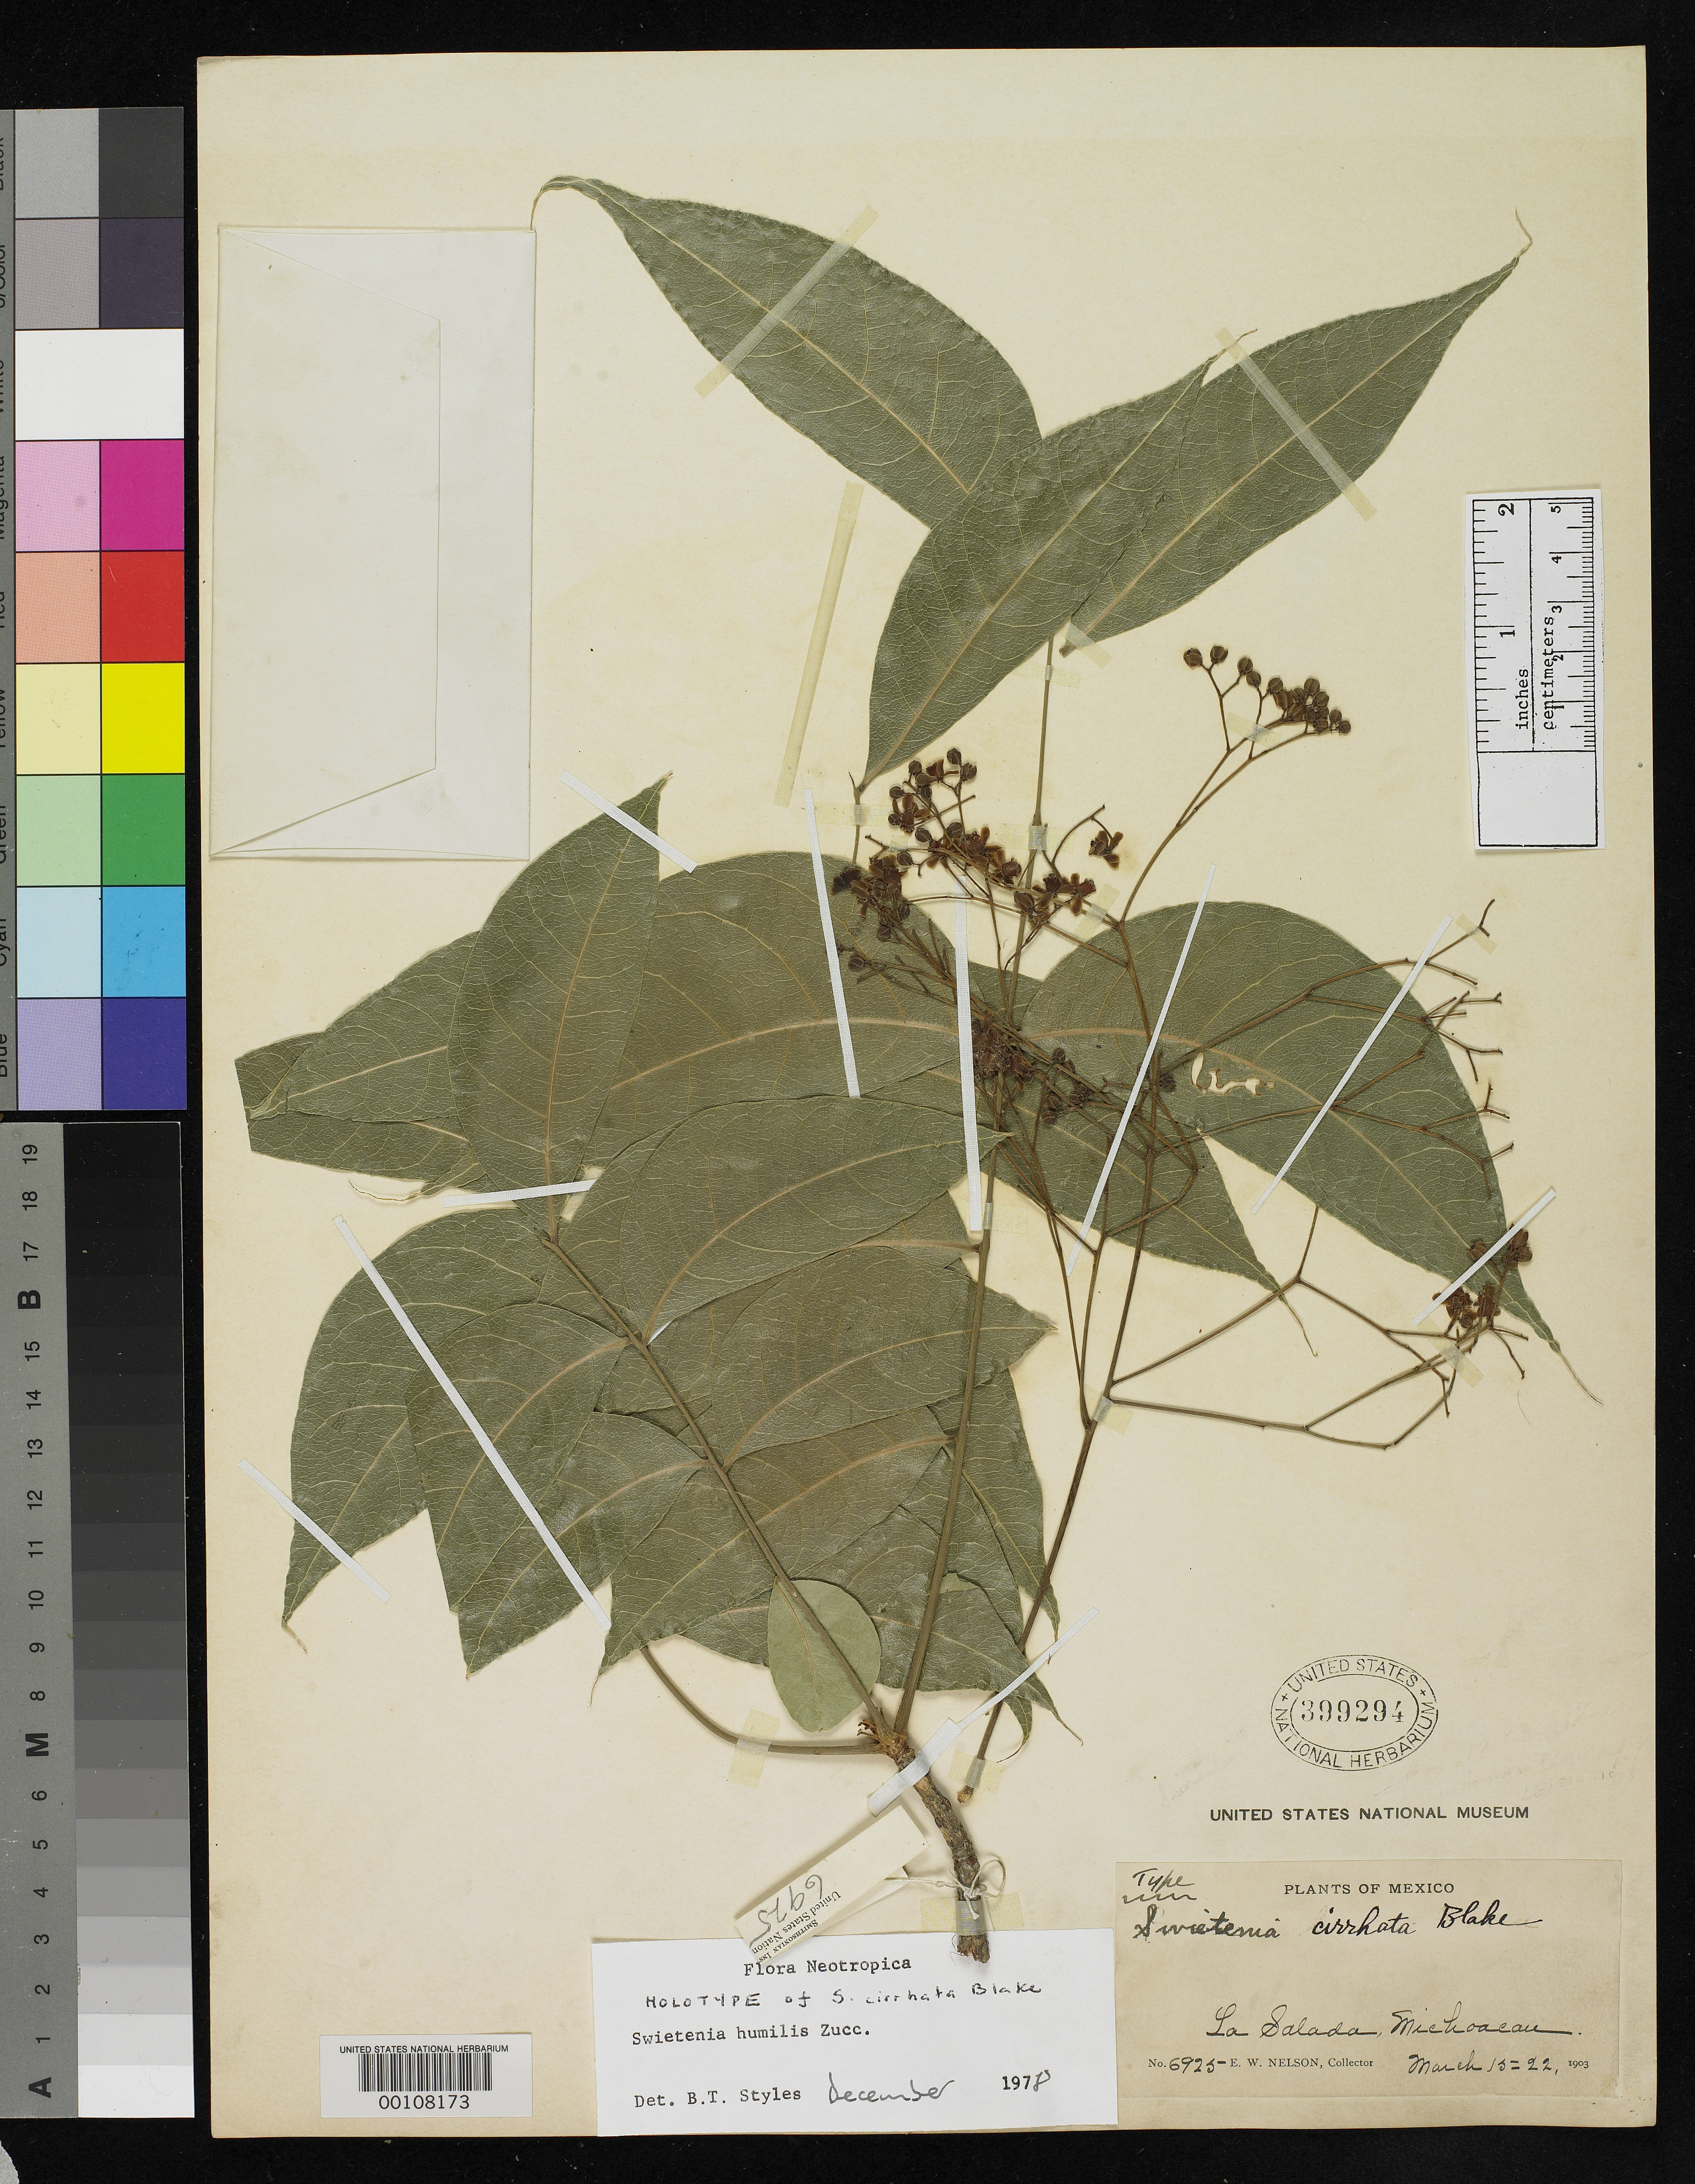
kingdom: Plantae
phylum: Tracheophyta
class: Magnoliopsida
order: Sapindales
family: Meliaceae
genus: Swietenia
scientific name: Swietenia cirrhata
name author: S.F. Blake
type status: Holotype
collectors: E. W. Nelson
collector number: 6925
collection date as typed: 15 Mar 1903 to 22 Mar 1903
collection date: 1903-03-15/1903-03-22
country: Mexico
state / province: Michoacán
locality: La Salada.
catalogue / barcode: US 399294